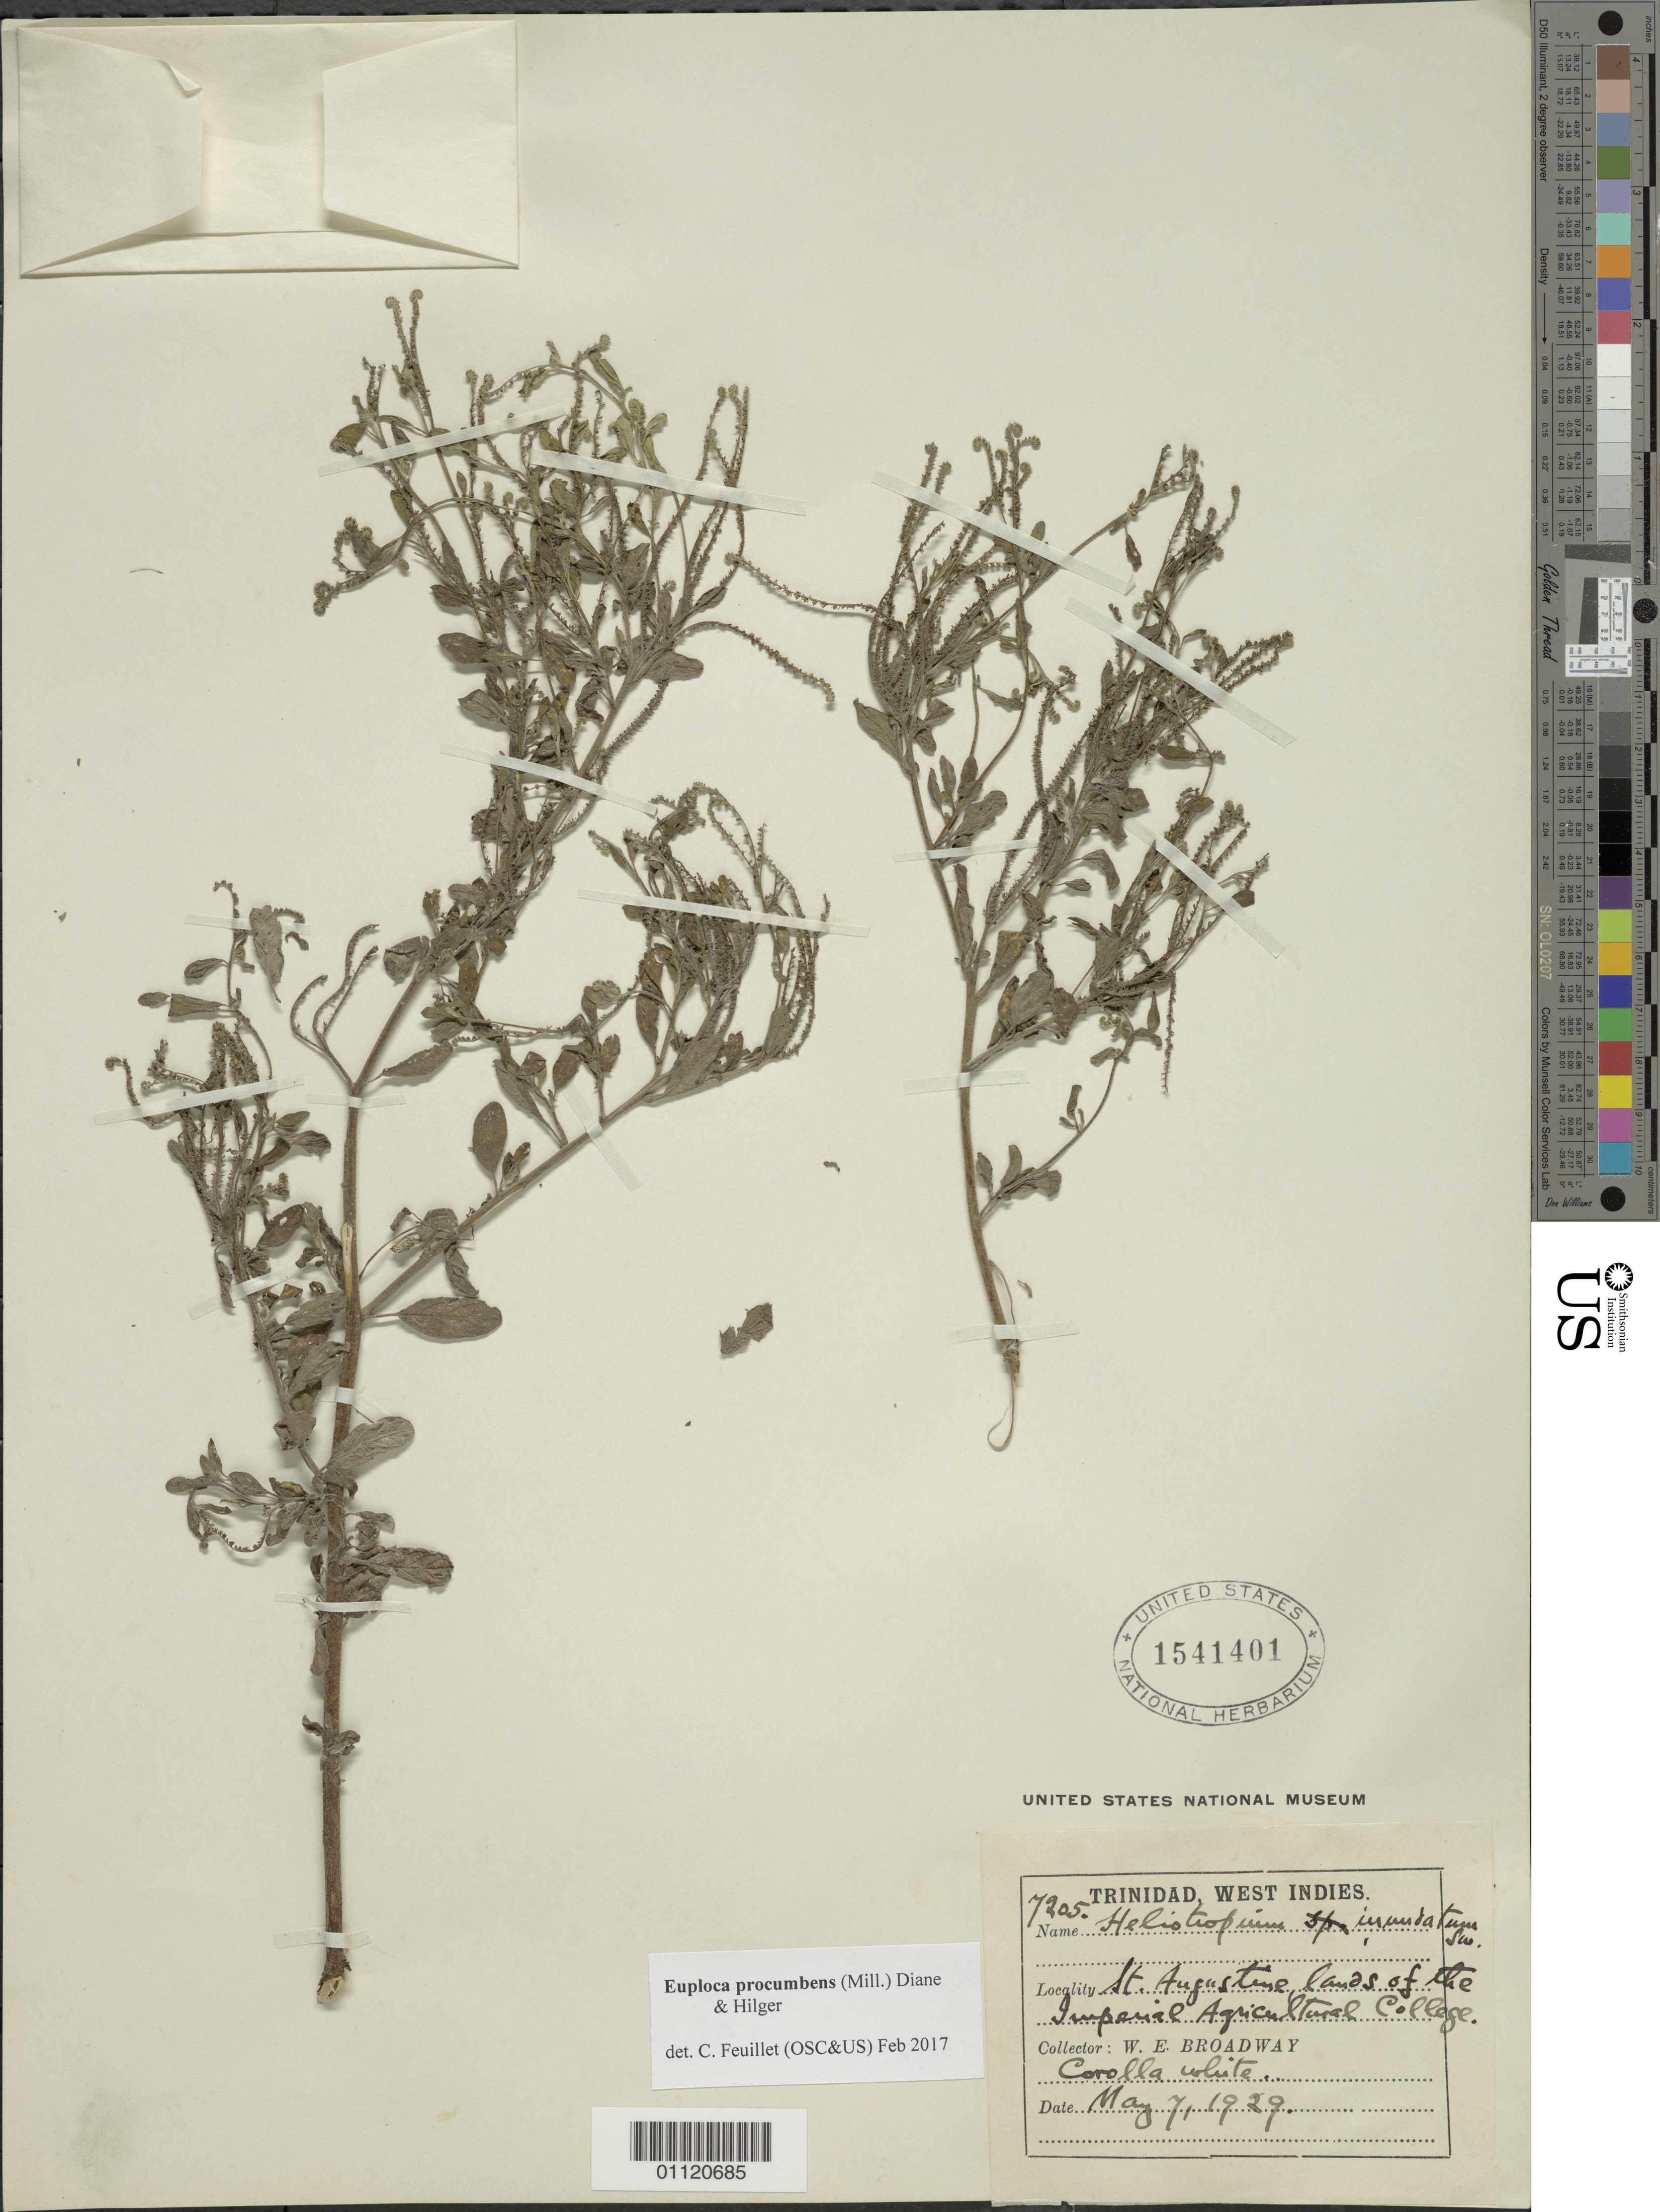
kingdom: Plantae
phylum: Tracheophyta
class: Magnoliopsida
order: Boraginales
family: Heliotropiaceae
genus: Heliotropium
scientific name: Heliotropium procumbens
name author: Mill.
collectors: W. E. Broadway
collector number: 7205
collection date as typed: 07 May 1929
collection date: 1929-05-07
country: Trinidad and Tobago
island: Trinidad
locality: St. Augustine, lands of the Imperial Agricultural College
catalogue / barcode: US 1541401